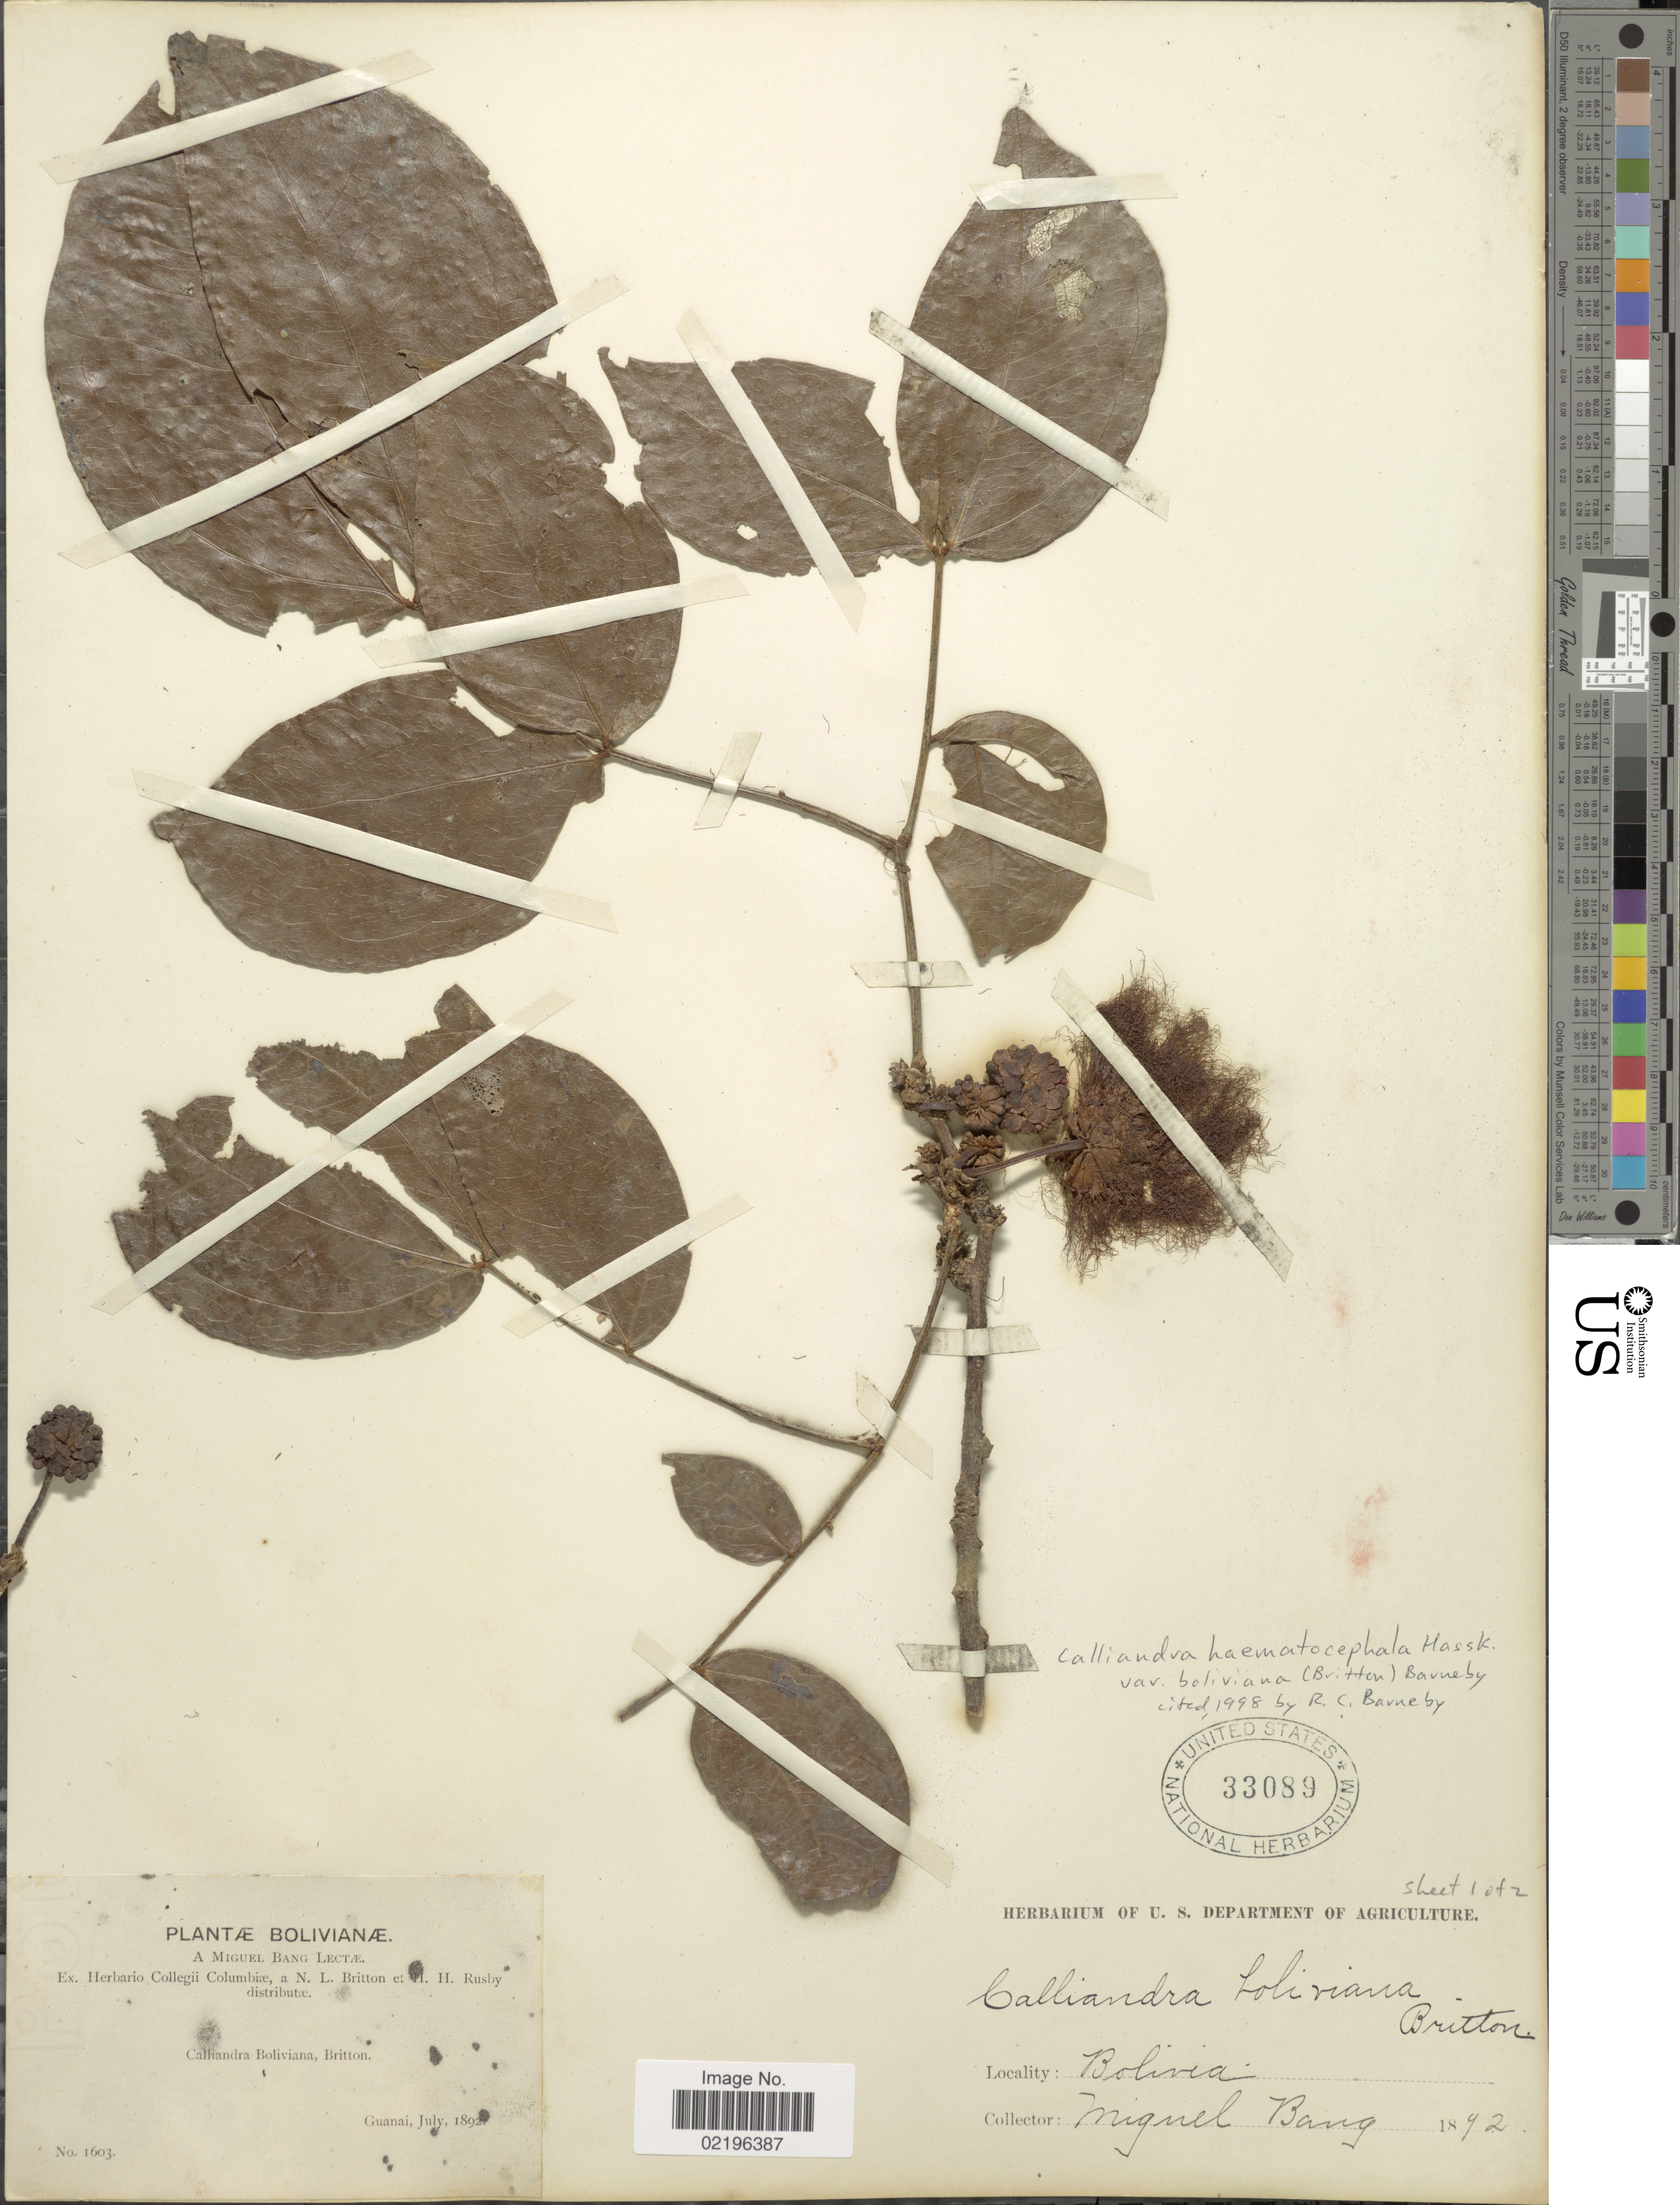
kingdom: Plantae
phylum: Tracheophyta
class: Magnoliopsida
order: Fabales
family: Fabaceae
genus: Calliandra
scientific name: Calliandra haematocephala var. boliviana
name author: (Britton) Barneby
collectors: M. Bang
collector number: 1603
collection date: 1892-07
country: Bolivia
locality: Guanai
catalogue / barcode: US 33089